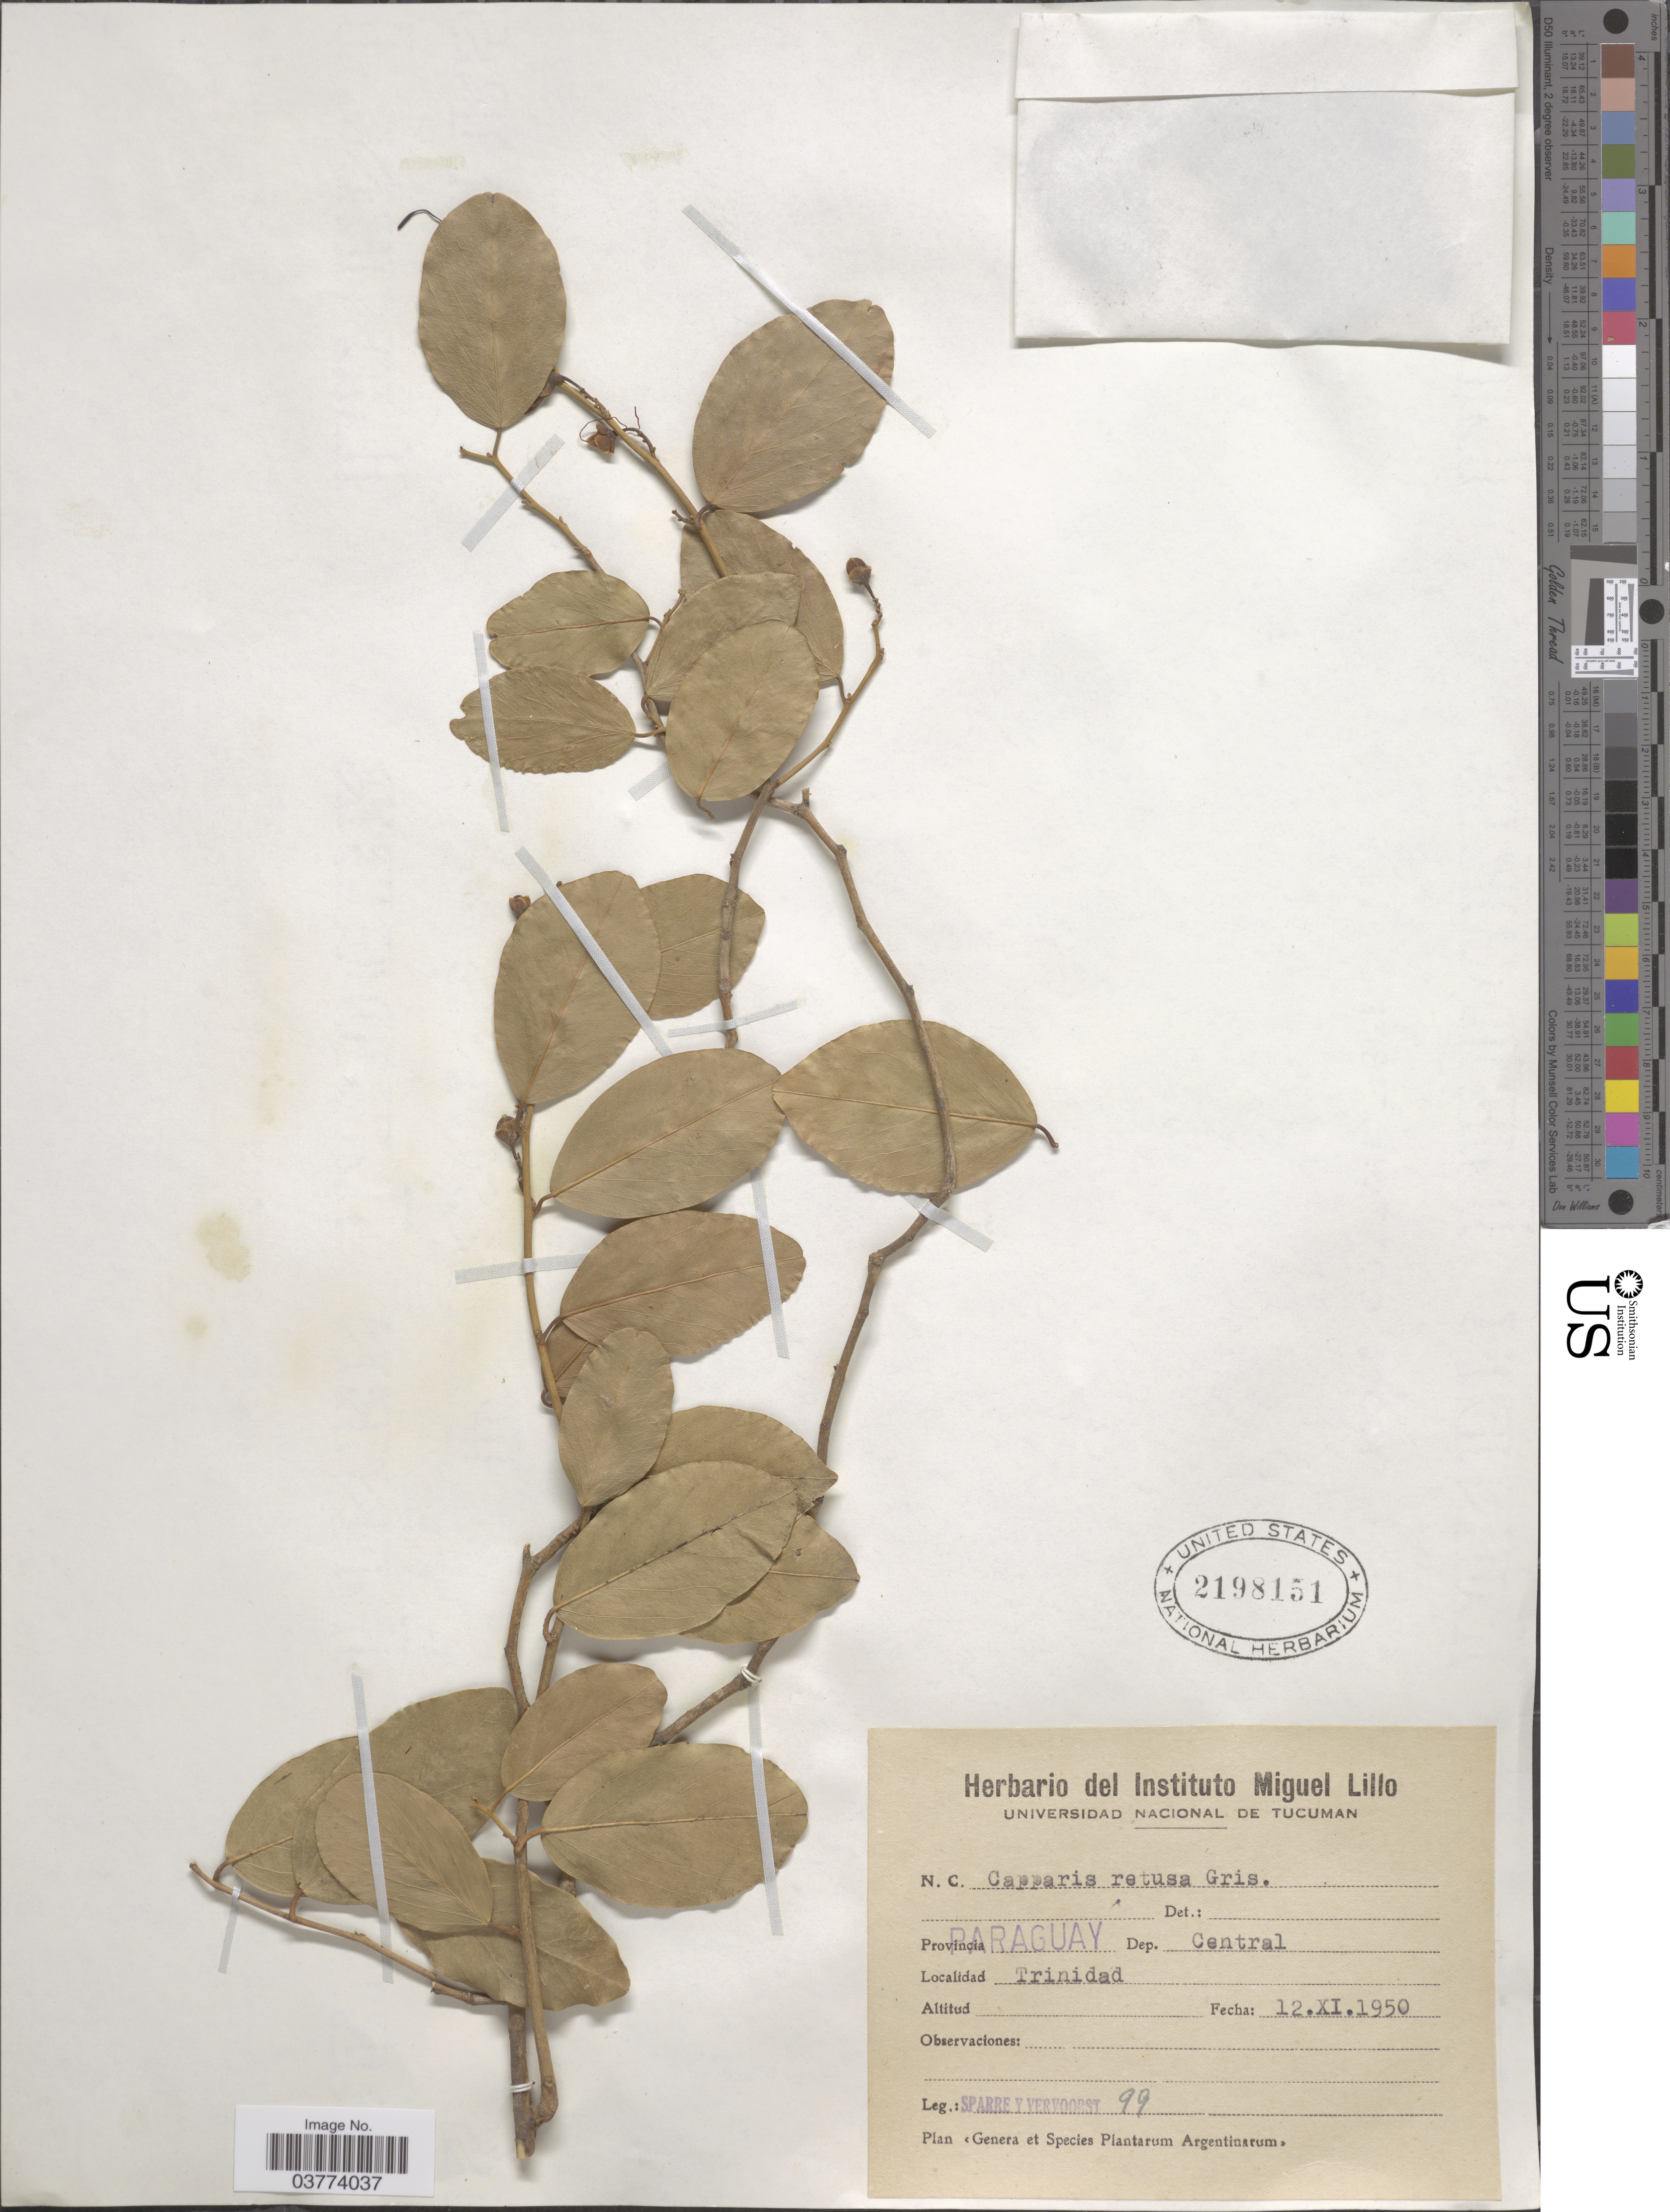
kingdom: Plantae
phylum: Tracheophyta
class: Magnoliopsida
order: Brassicales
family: Capparaceae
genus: Cynophalla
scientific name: Cynophalla retusa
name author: (Griseb.) Cornejo & Iltis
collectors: Sparre & Vervoorst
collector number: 99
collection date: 1950-11-12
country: Paraguay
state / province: Central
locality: Dep. Central. Trinidad.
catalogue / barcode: US 2198151